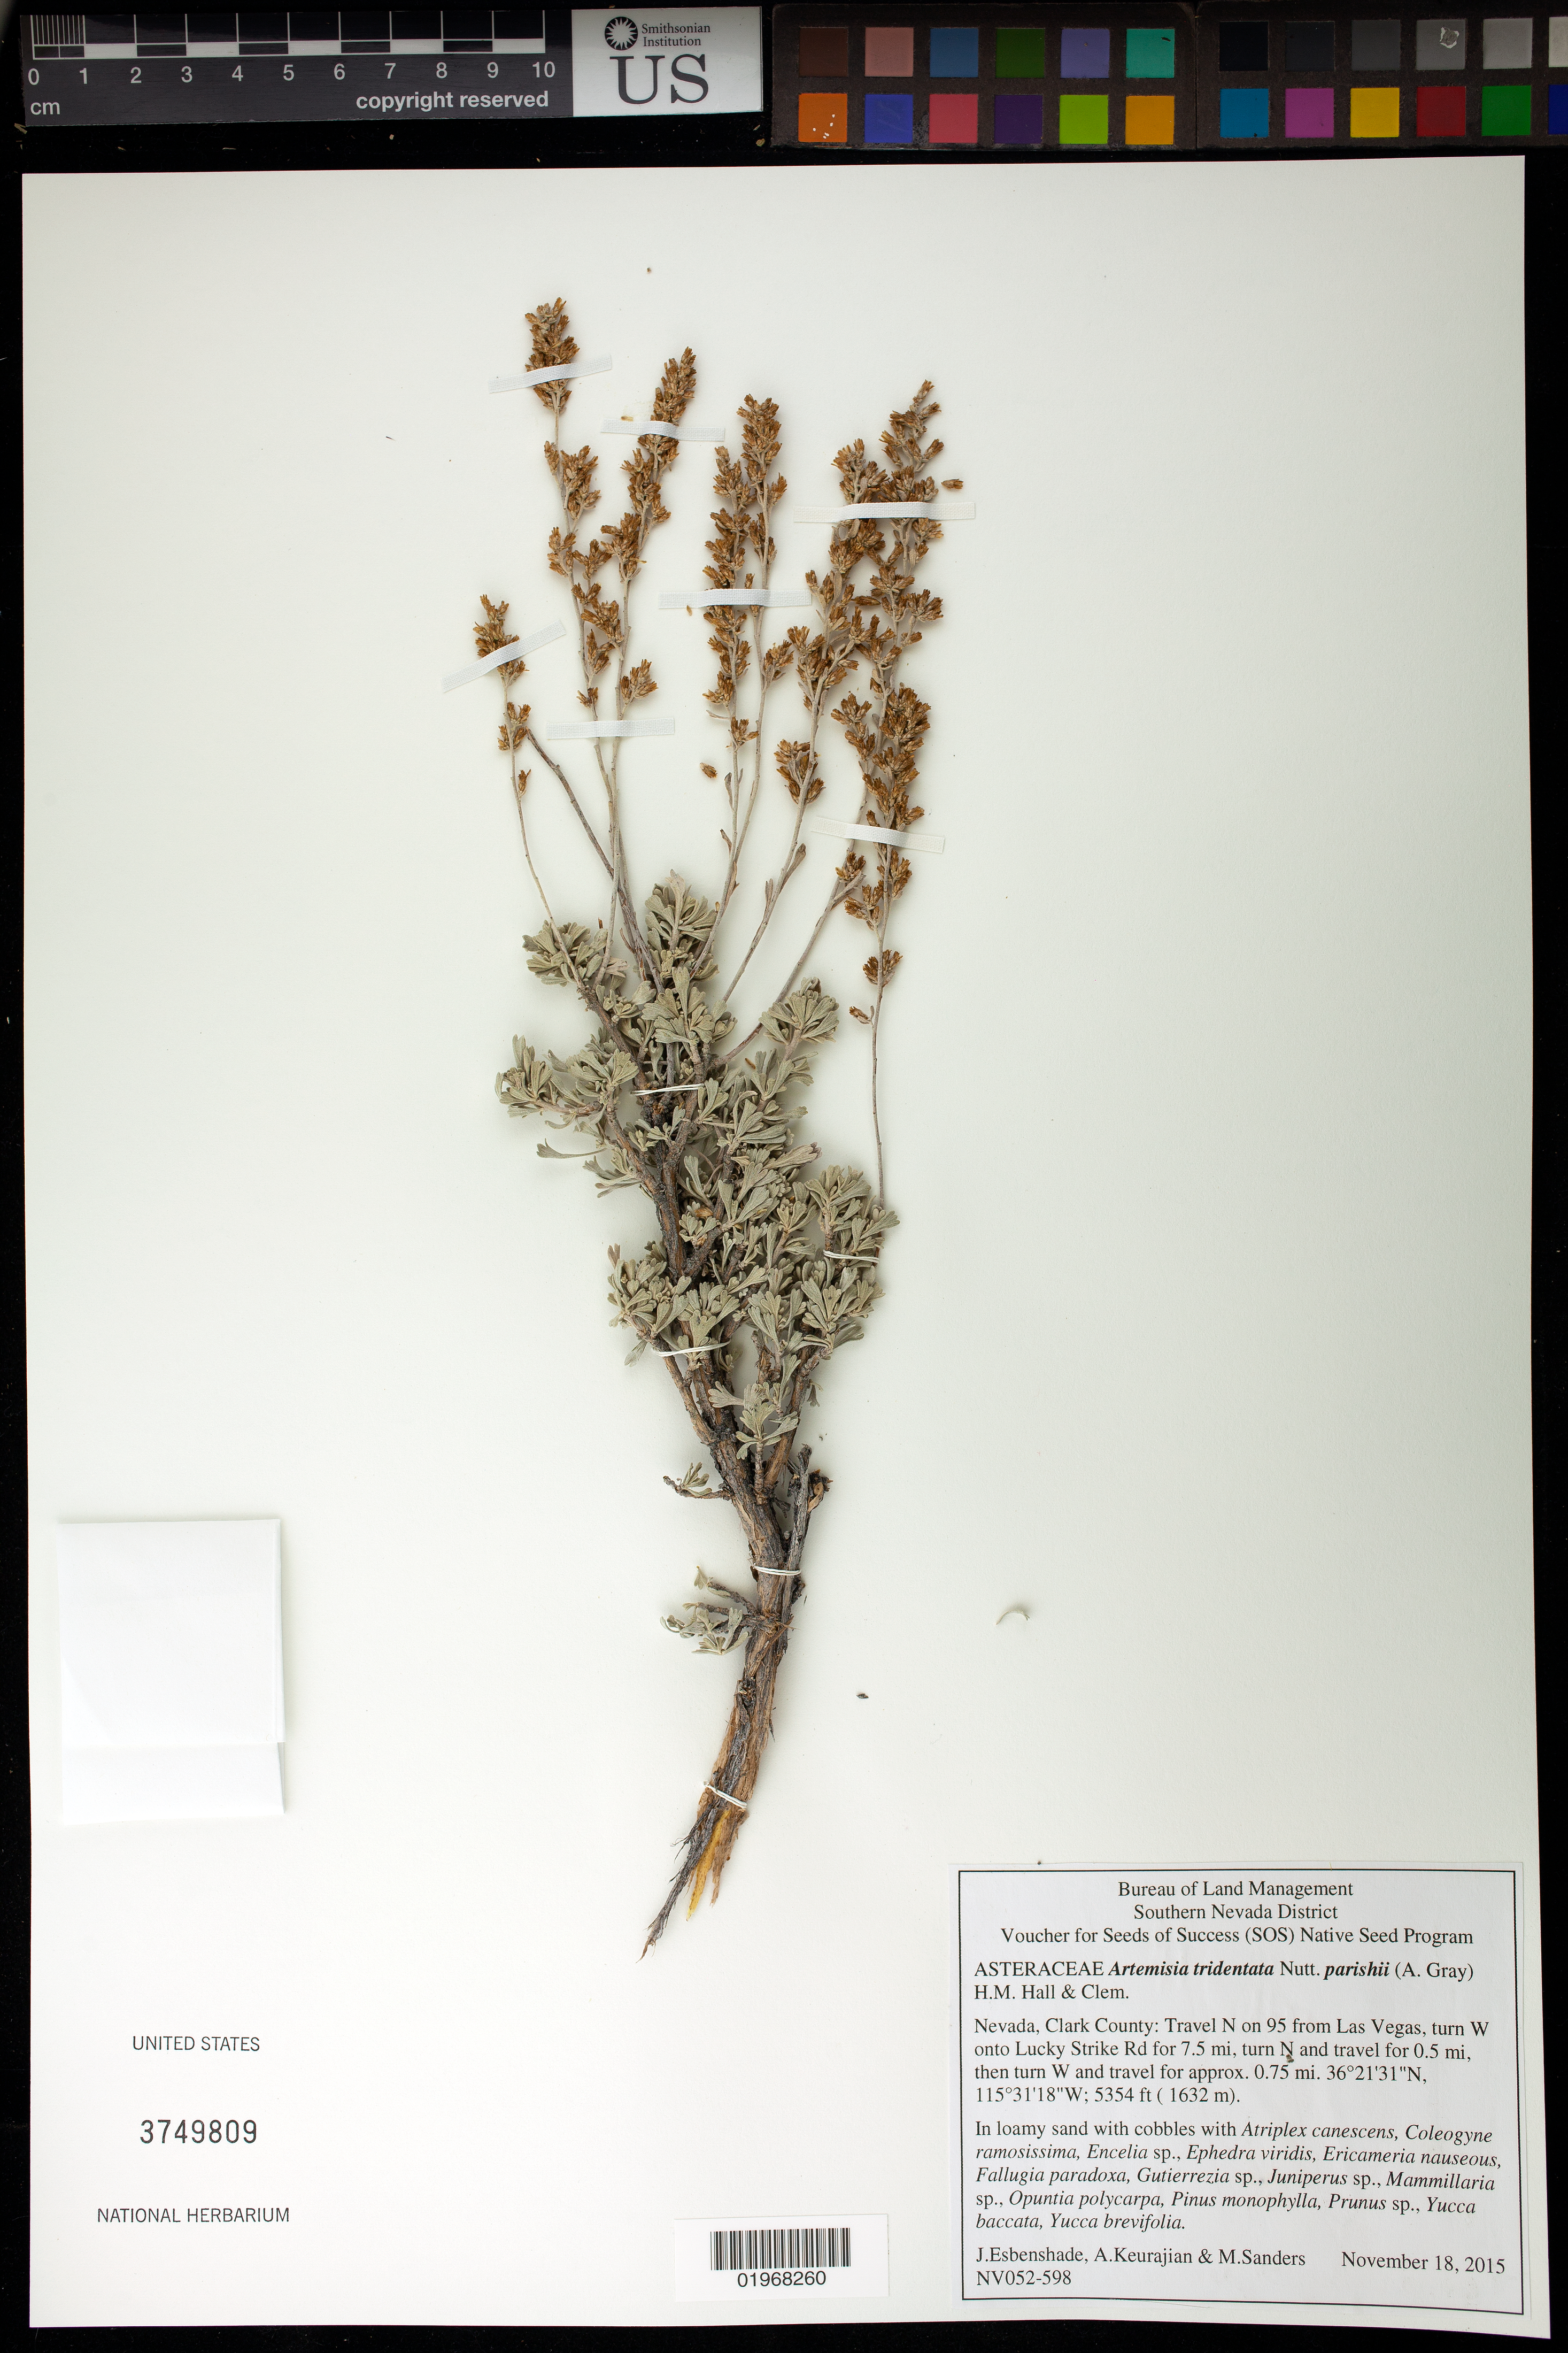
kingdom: Plantae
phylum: Tracheophyta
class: Magnoliopsida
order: Asterales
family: Asteraceae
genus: Artemisia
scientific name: Artemisia tridentata subsp. parishii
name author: (A. Gray) H.M. Hall & Clem.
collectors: J. Esbenshade, A. Keurajian & M. Sanders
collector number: NV052-598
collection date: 2015-11-18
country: United States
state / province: Nevada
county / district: Clark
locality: Red Rock Canyon NCA, Lucky Strike Rd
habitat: In loamy sand with cobbles. With Ephedra viridis,Yucca brevifolia, Ycca baccata, ect.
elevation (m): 1632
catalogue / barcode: US 3749809